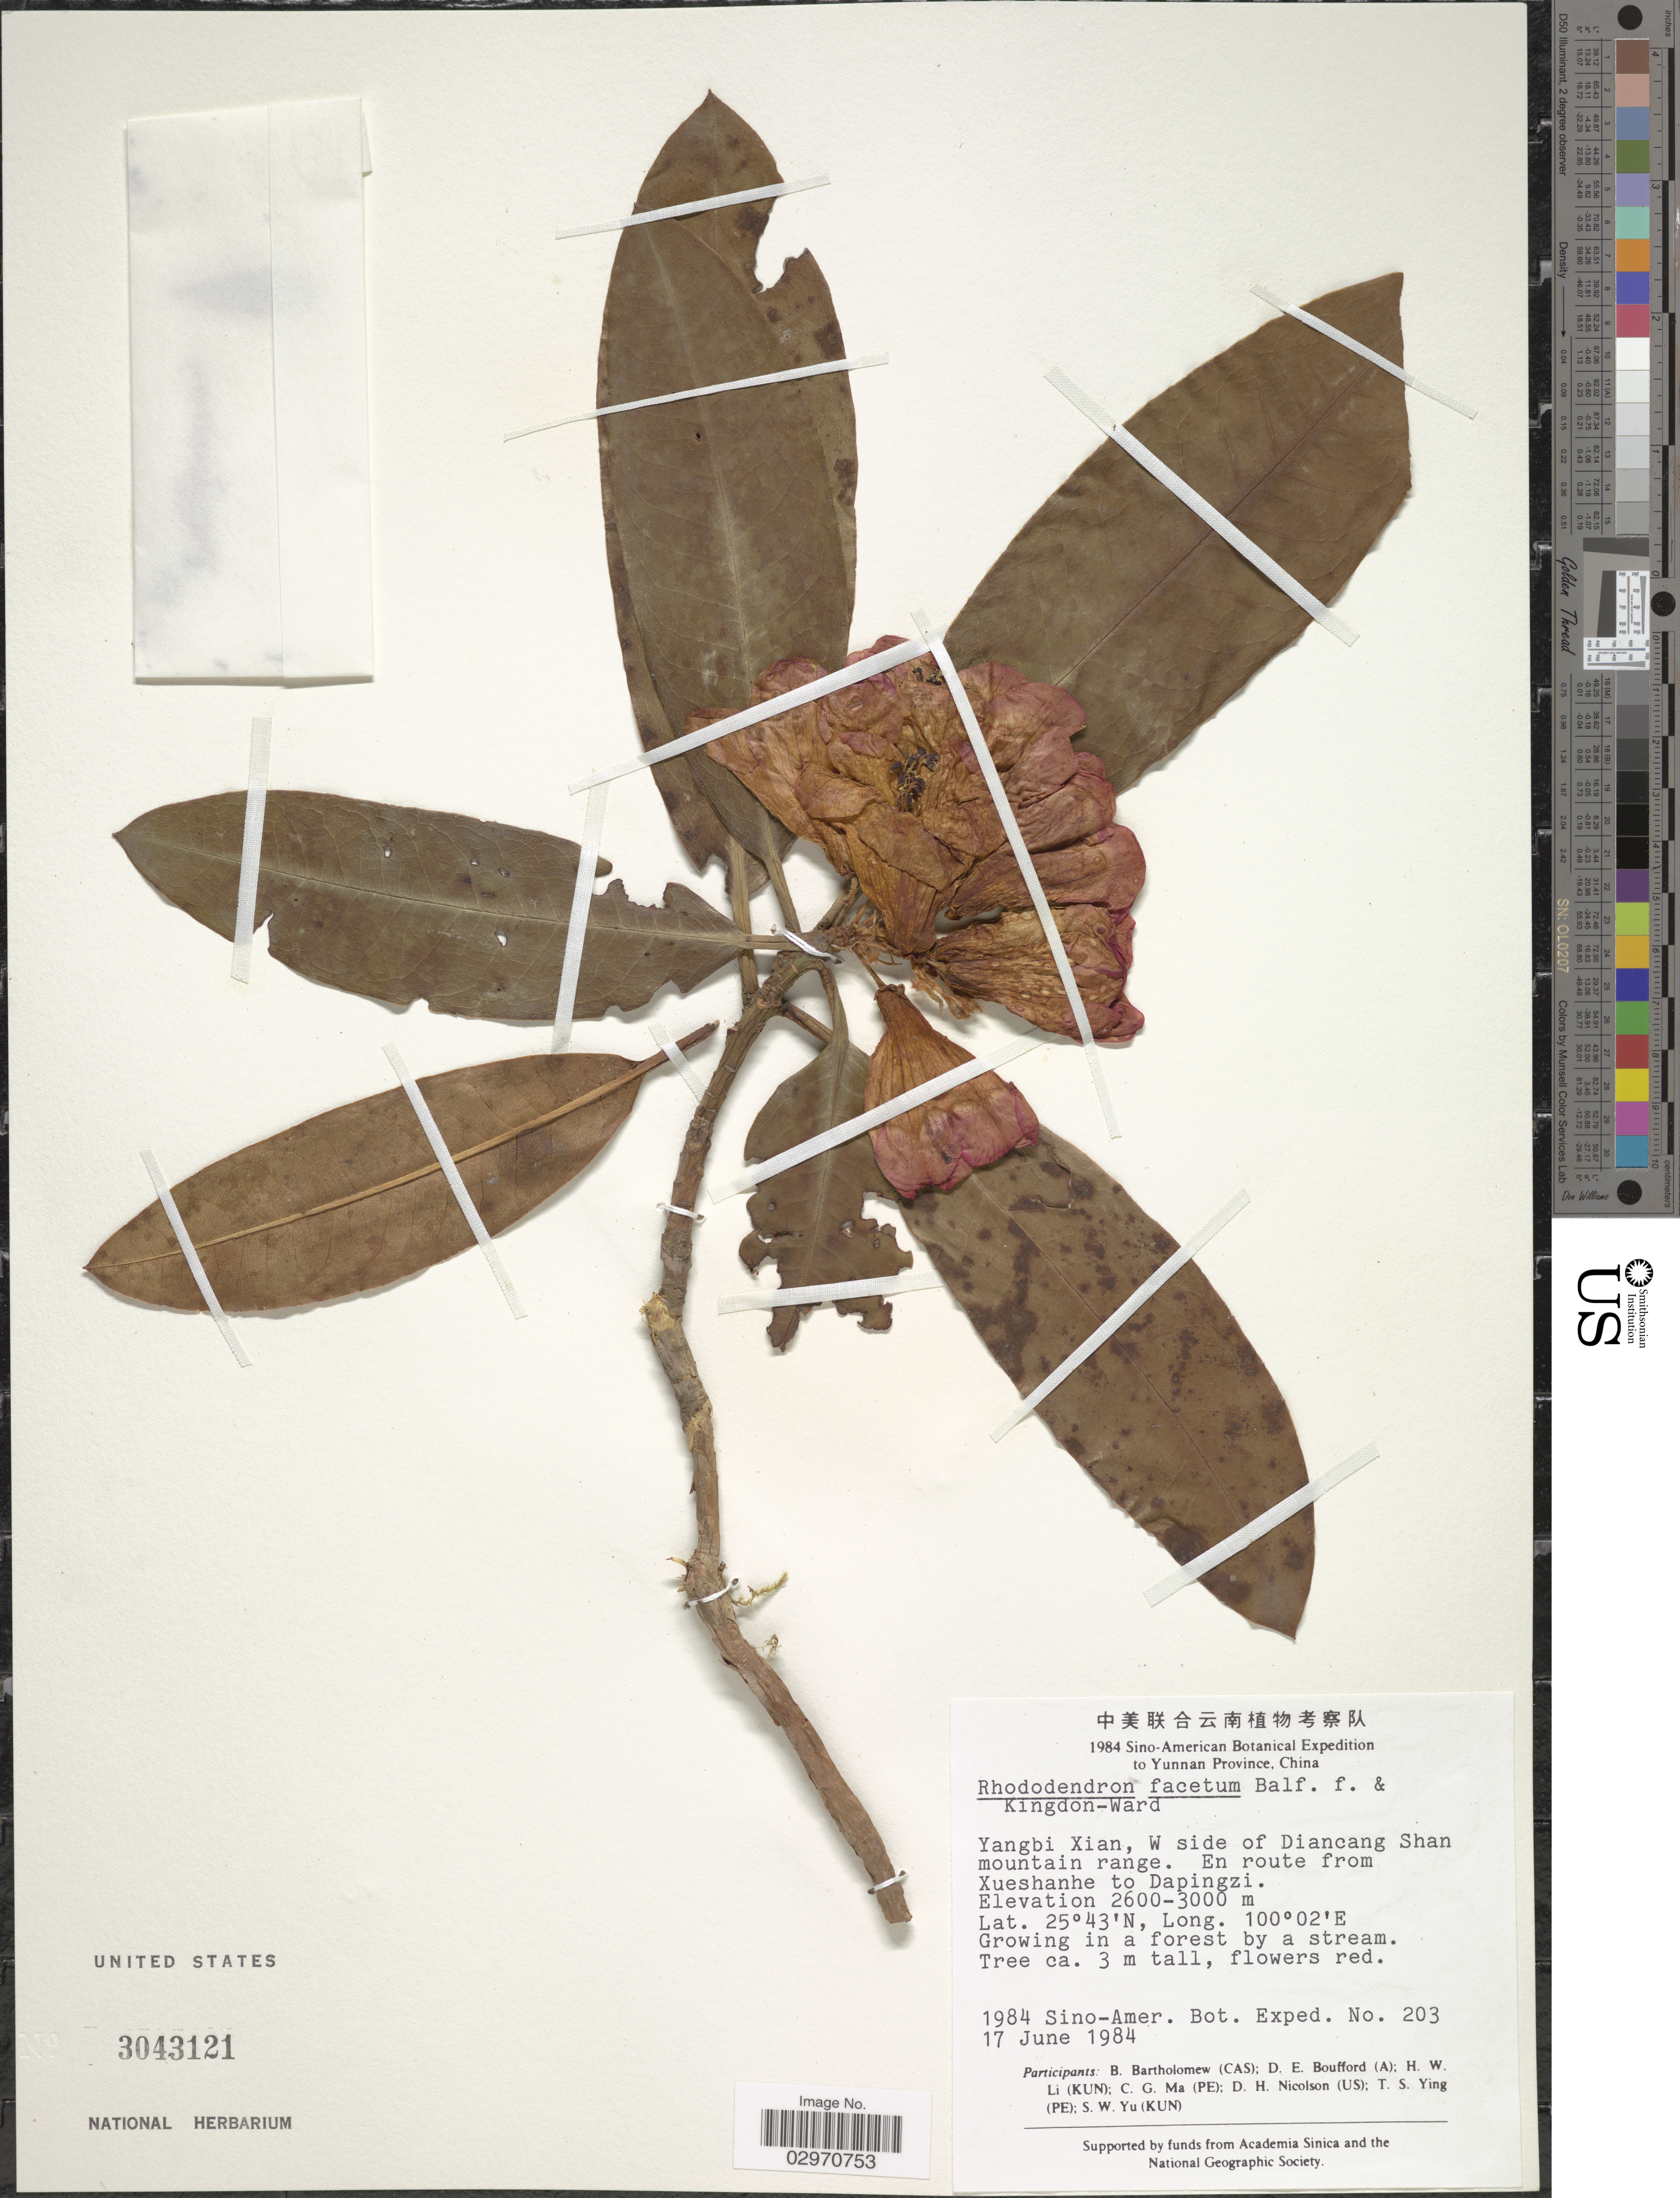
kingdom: Plantae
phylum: Tracheophyta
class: Magnoliopsida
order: Ericales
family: Ericaceae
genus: Rhododendron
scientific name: Rhododendron facetum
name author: Balf. f. & Ward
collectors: Sino-Amer. Bot. Exped. 1984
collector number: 203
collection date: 1984-06-17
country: China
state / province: Yunnan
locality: Yangbi Xian, W side of Diancang Shan mountain range. En route from Xueshanbe to Dapingze.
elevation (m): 2600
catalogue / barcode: US 3043121